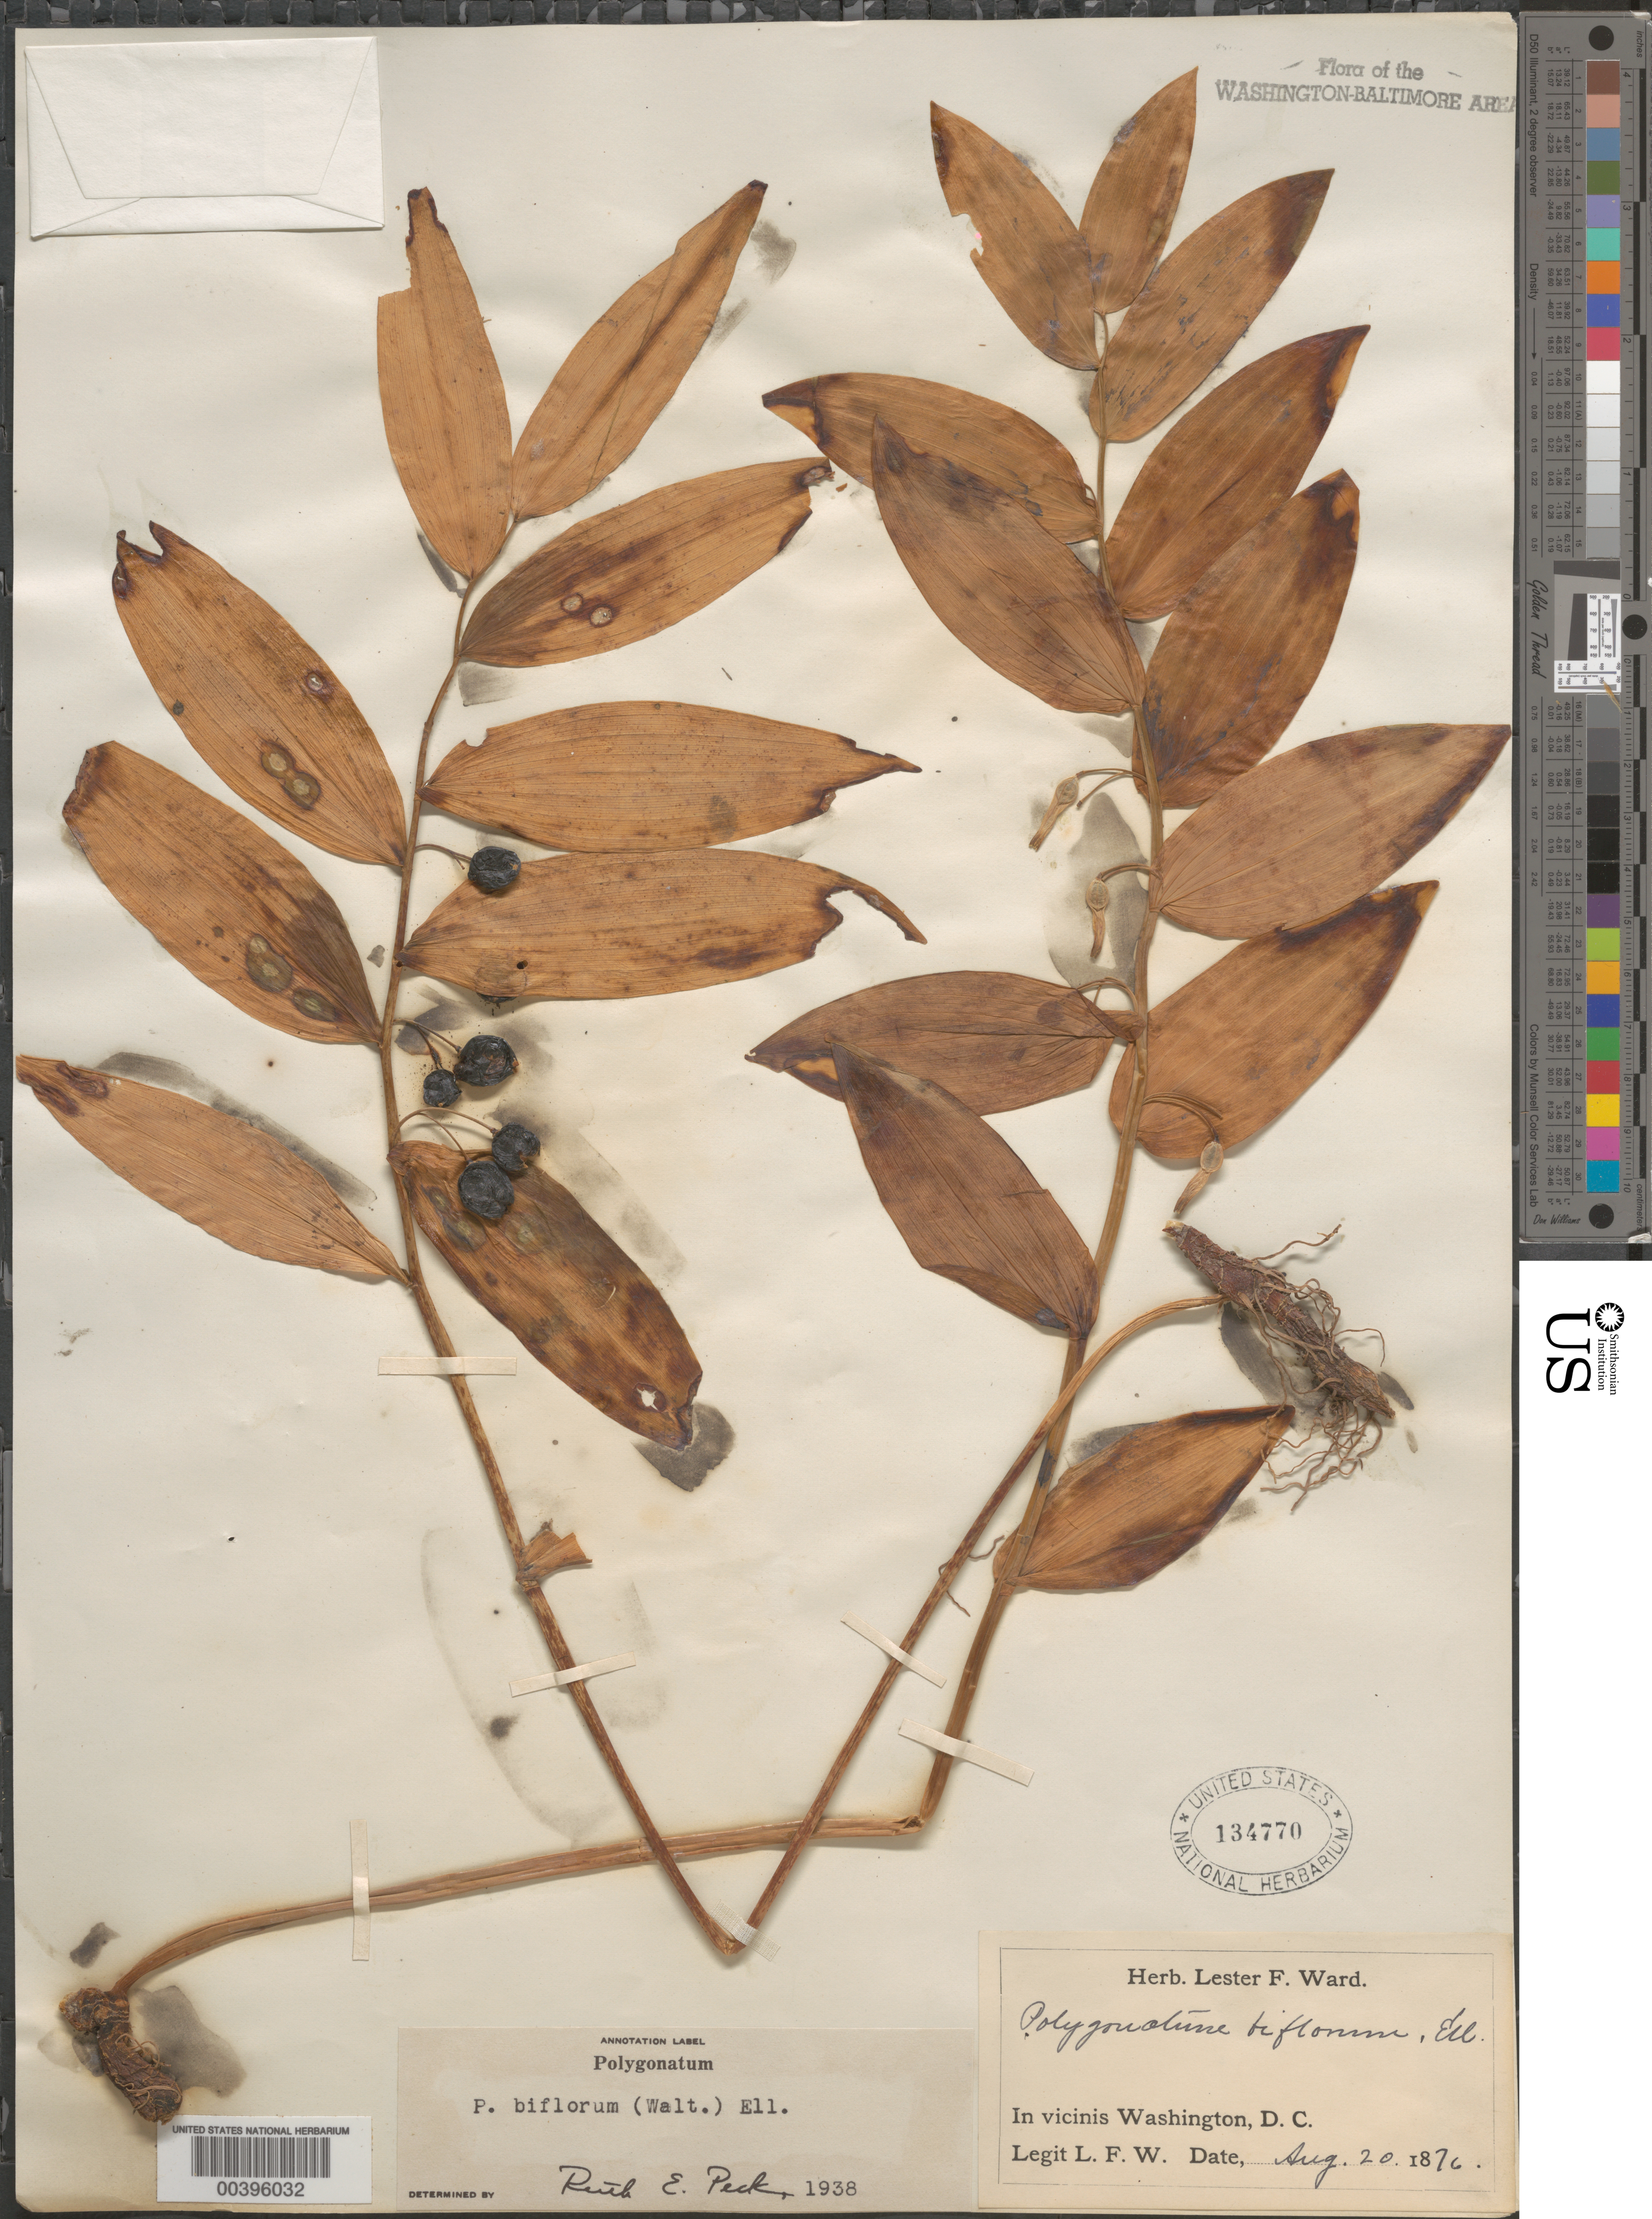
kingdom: Plantae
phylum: Tracheophyta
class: Liliopsida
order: Asparagales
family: Asparagaceae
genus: Polygonatum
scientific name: Polygonatum biflorum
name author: (Walter) Elliott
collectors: L. F. Ward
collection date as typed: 20 Aug 1876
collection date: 1876-08-20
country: United States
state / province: District of Columbia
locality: DC vicinity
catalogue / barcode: US 134770